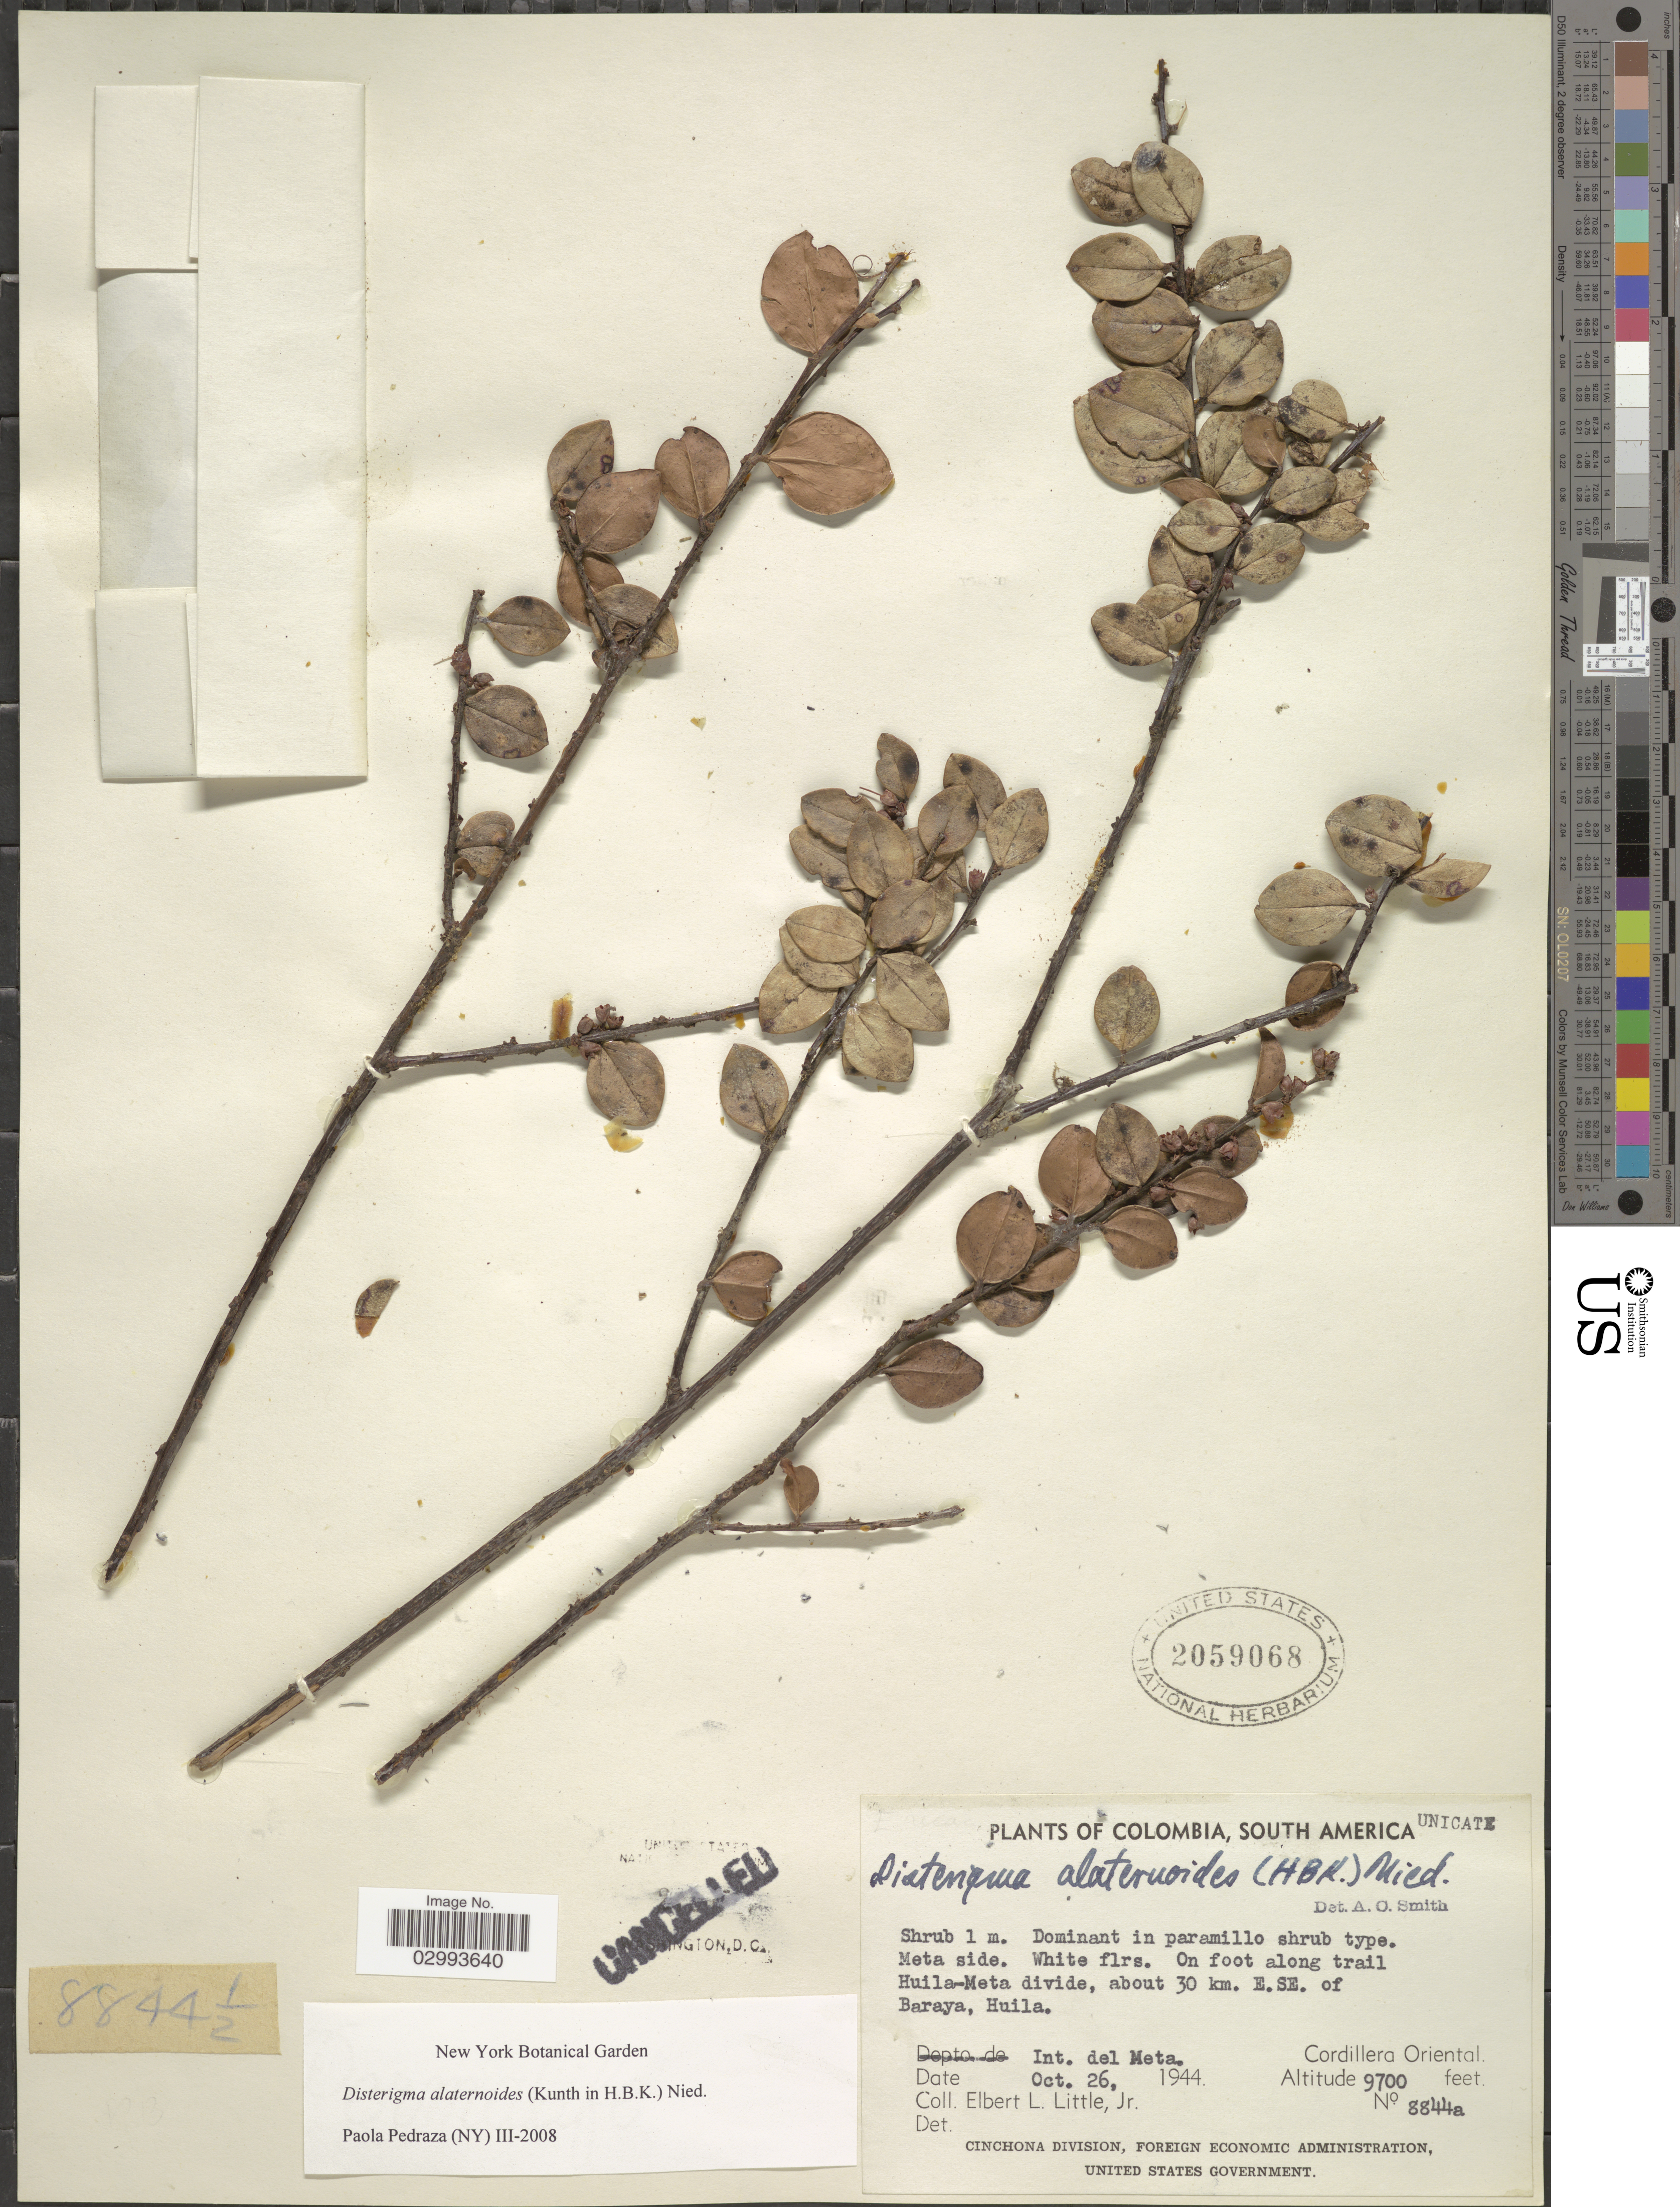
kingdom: Plantae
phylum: Tracheophyta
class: Magnoliopsida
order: Ericales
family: Ericaceae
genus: Disterigma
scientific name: Disterigma alaternoides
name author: (Kunth) Nied.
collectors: E. L. Little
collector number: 8844a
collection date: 1944-10-26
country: Colombia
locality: On foot along trail Huila-Meta divide, about 30 km. E.SE. of Baraya, Huila, Int. del Meta, Cordillera Oriental.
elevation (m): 2957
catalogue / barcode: US 2059068